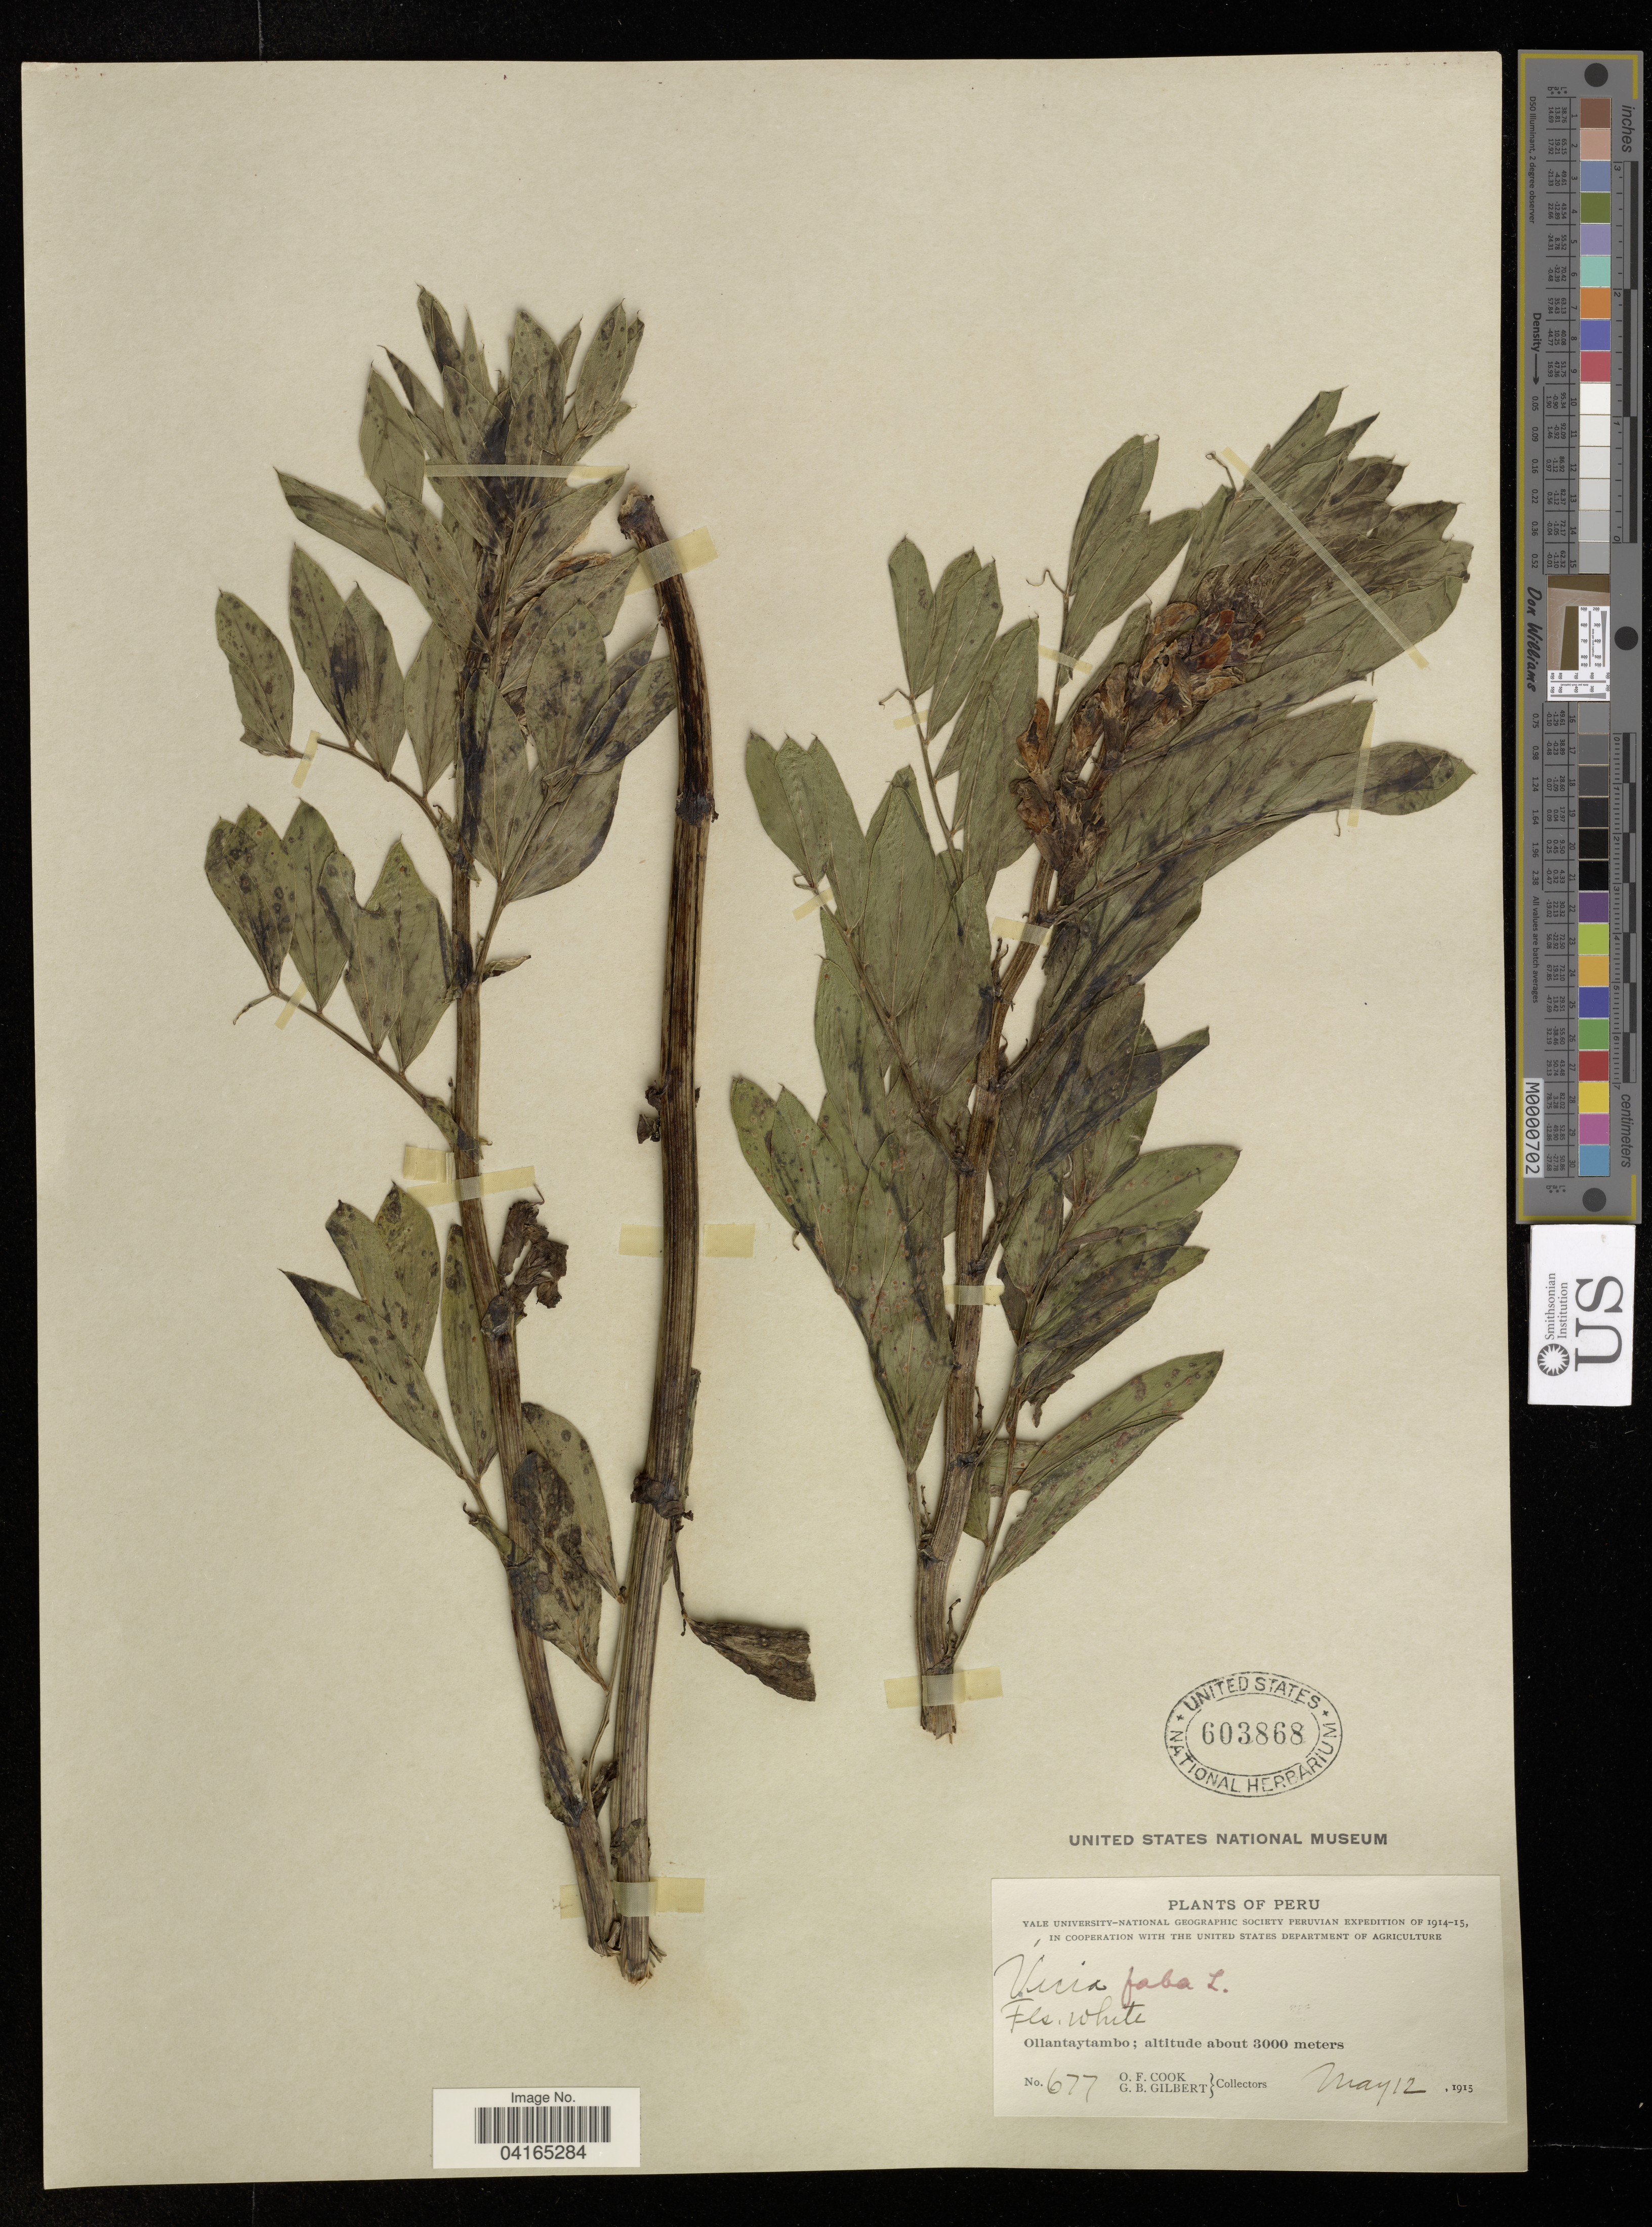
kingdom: Plantae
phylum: Tracheophyta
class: Magnoliopsida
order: Fabales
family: Fabaceae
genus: Vicia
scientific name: Vicia faba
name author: L.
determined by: Hechenleitner, Paulina, RBG Edinburgh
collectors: O. F. Cook & G. B. Gilbert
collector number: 677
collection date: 1915-05-12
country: Peru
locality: Ollantaytambo.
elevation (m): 3000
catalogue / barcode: US 603868